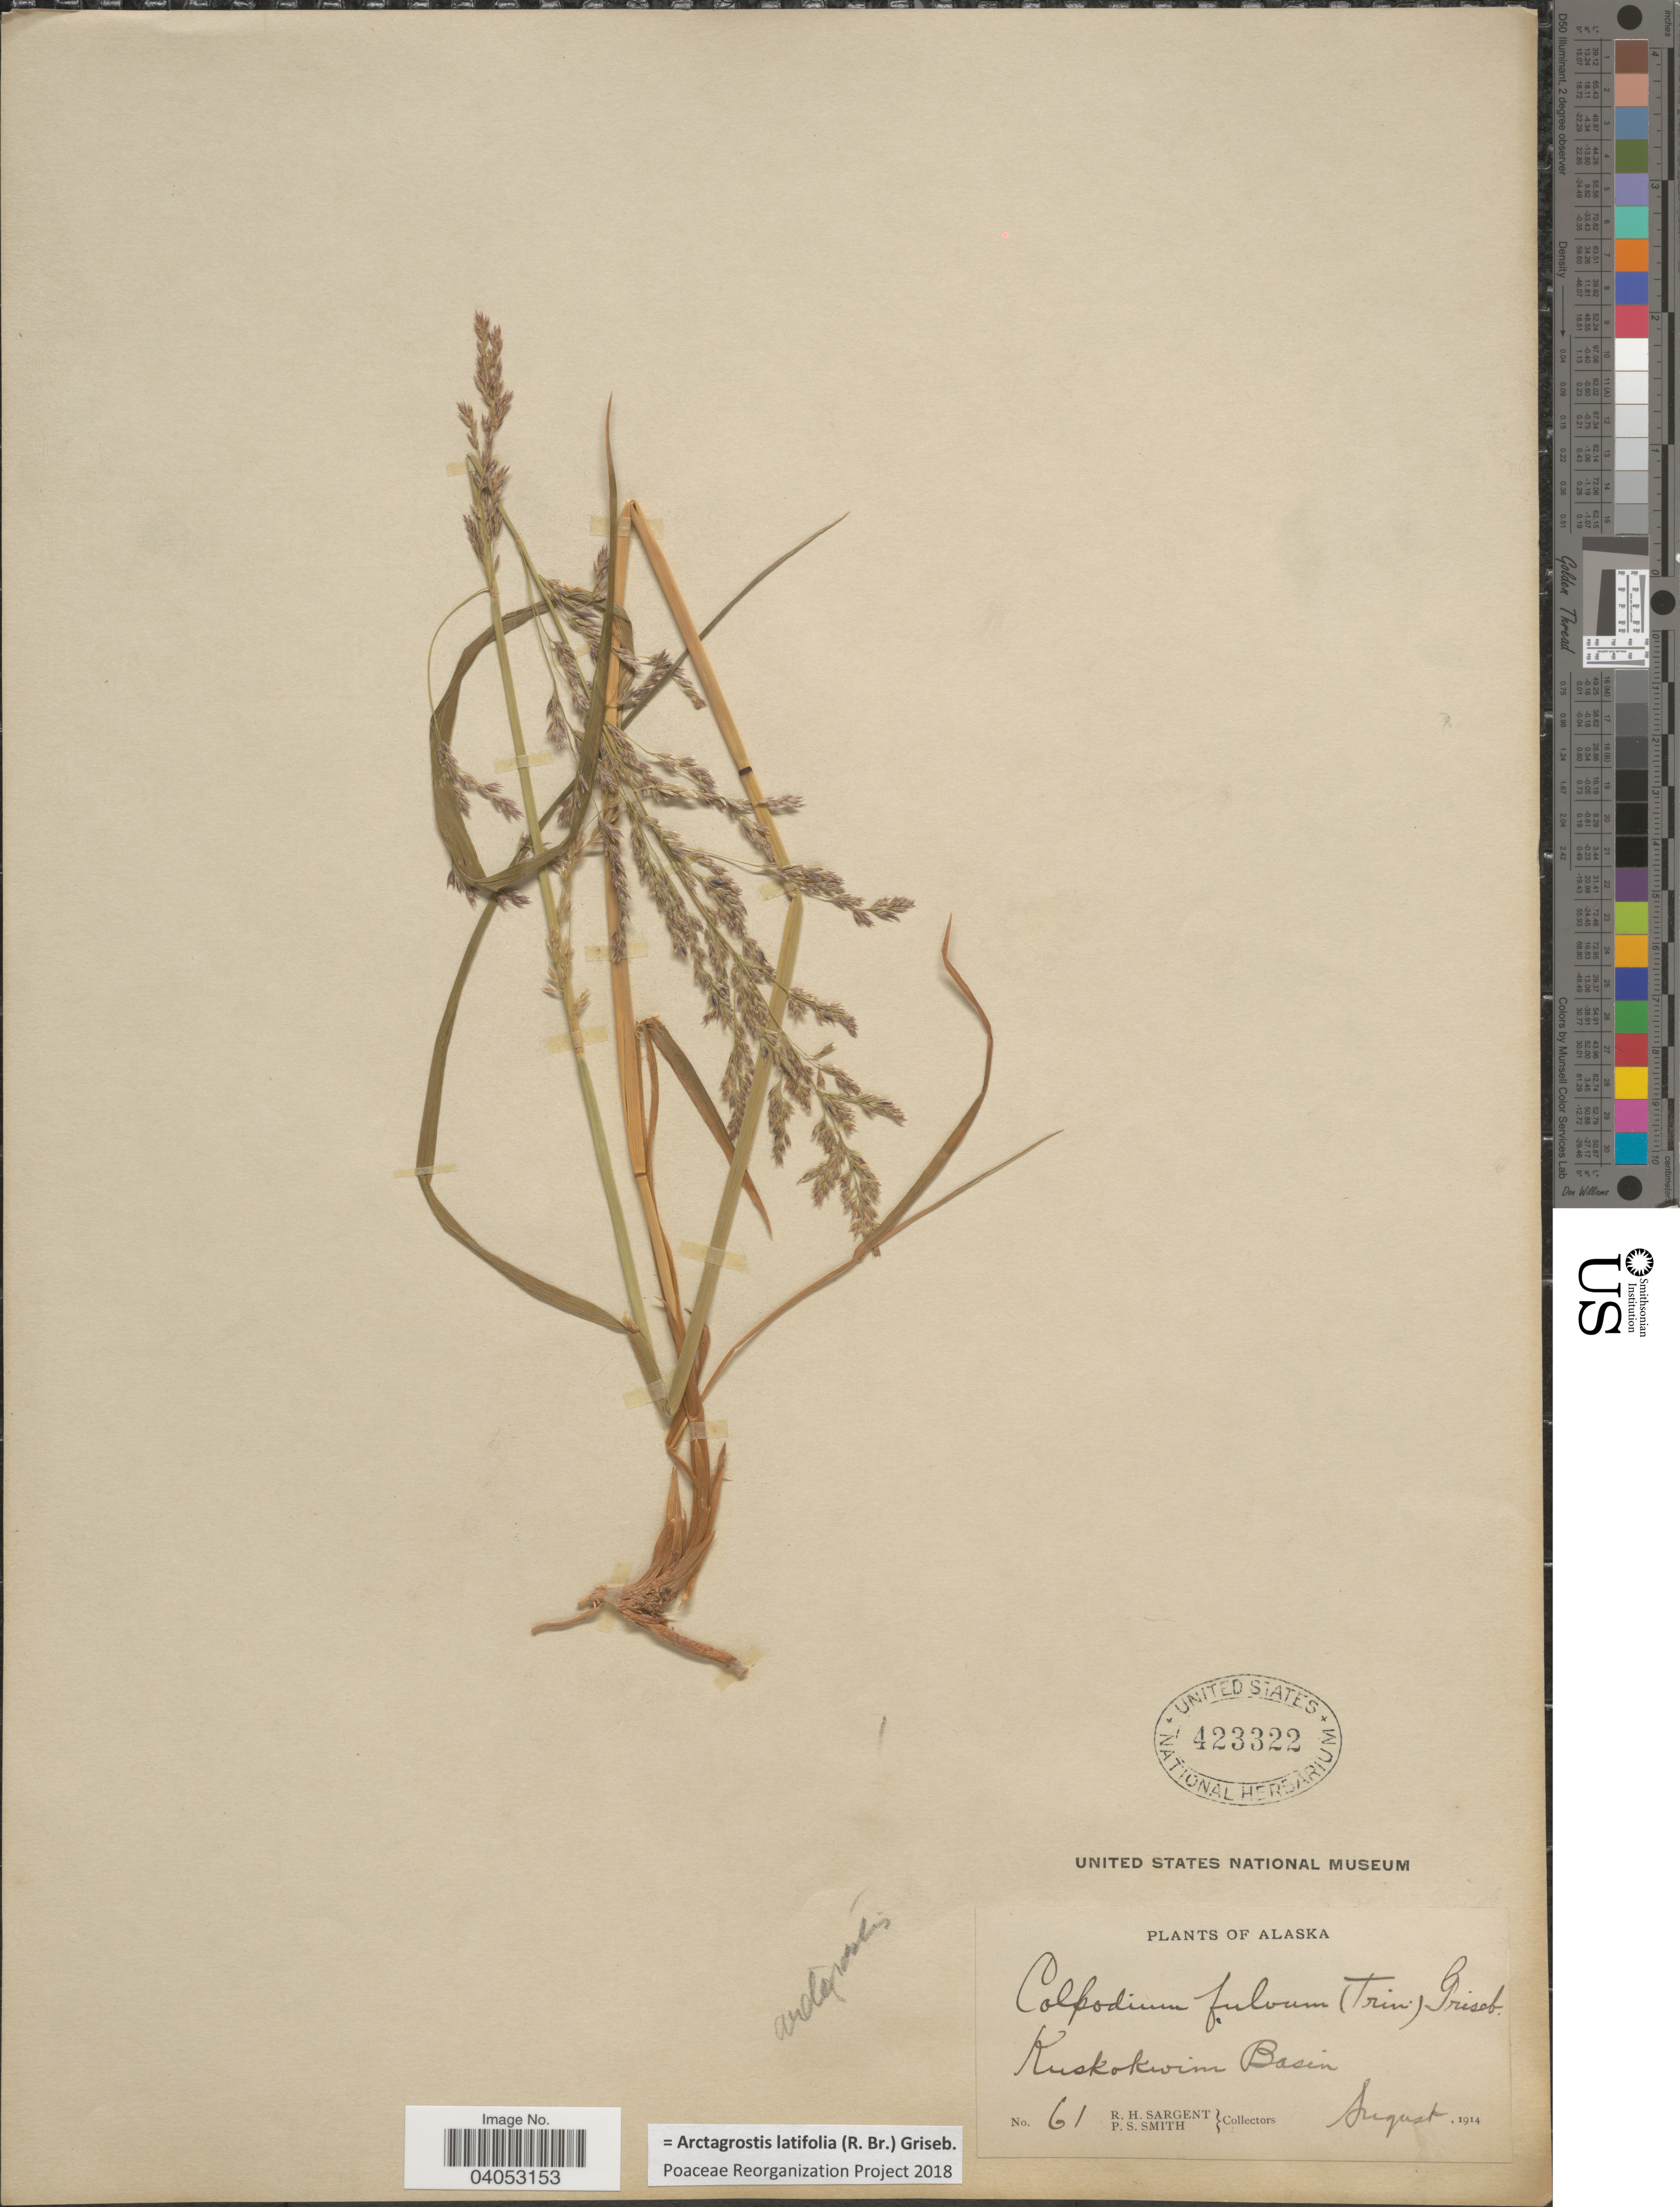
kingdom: Plantae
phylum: Tracheophyta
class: Liliopsida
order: Poales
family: Poaceae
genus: Arctagrostis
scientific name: Arctagrostis latifolia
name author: (R. Br.) Griseb.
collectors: R. Sargent & P. Smith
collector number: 61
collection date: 1914-08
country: United States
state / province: Alaska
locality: Kuskokwim Basin.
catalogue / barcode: US 423322